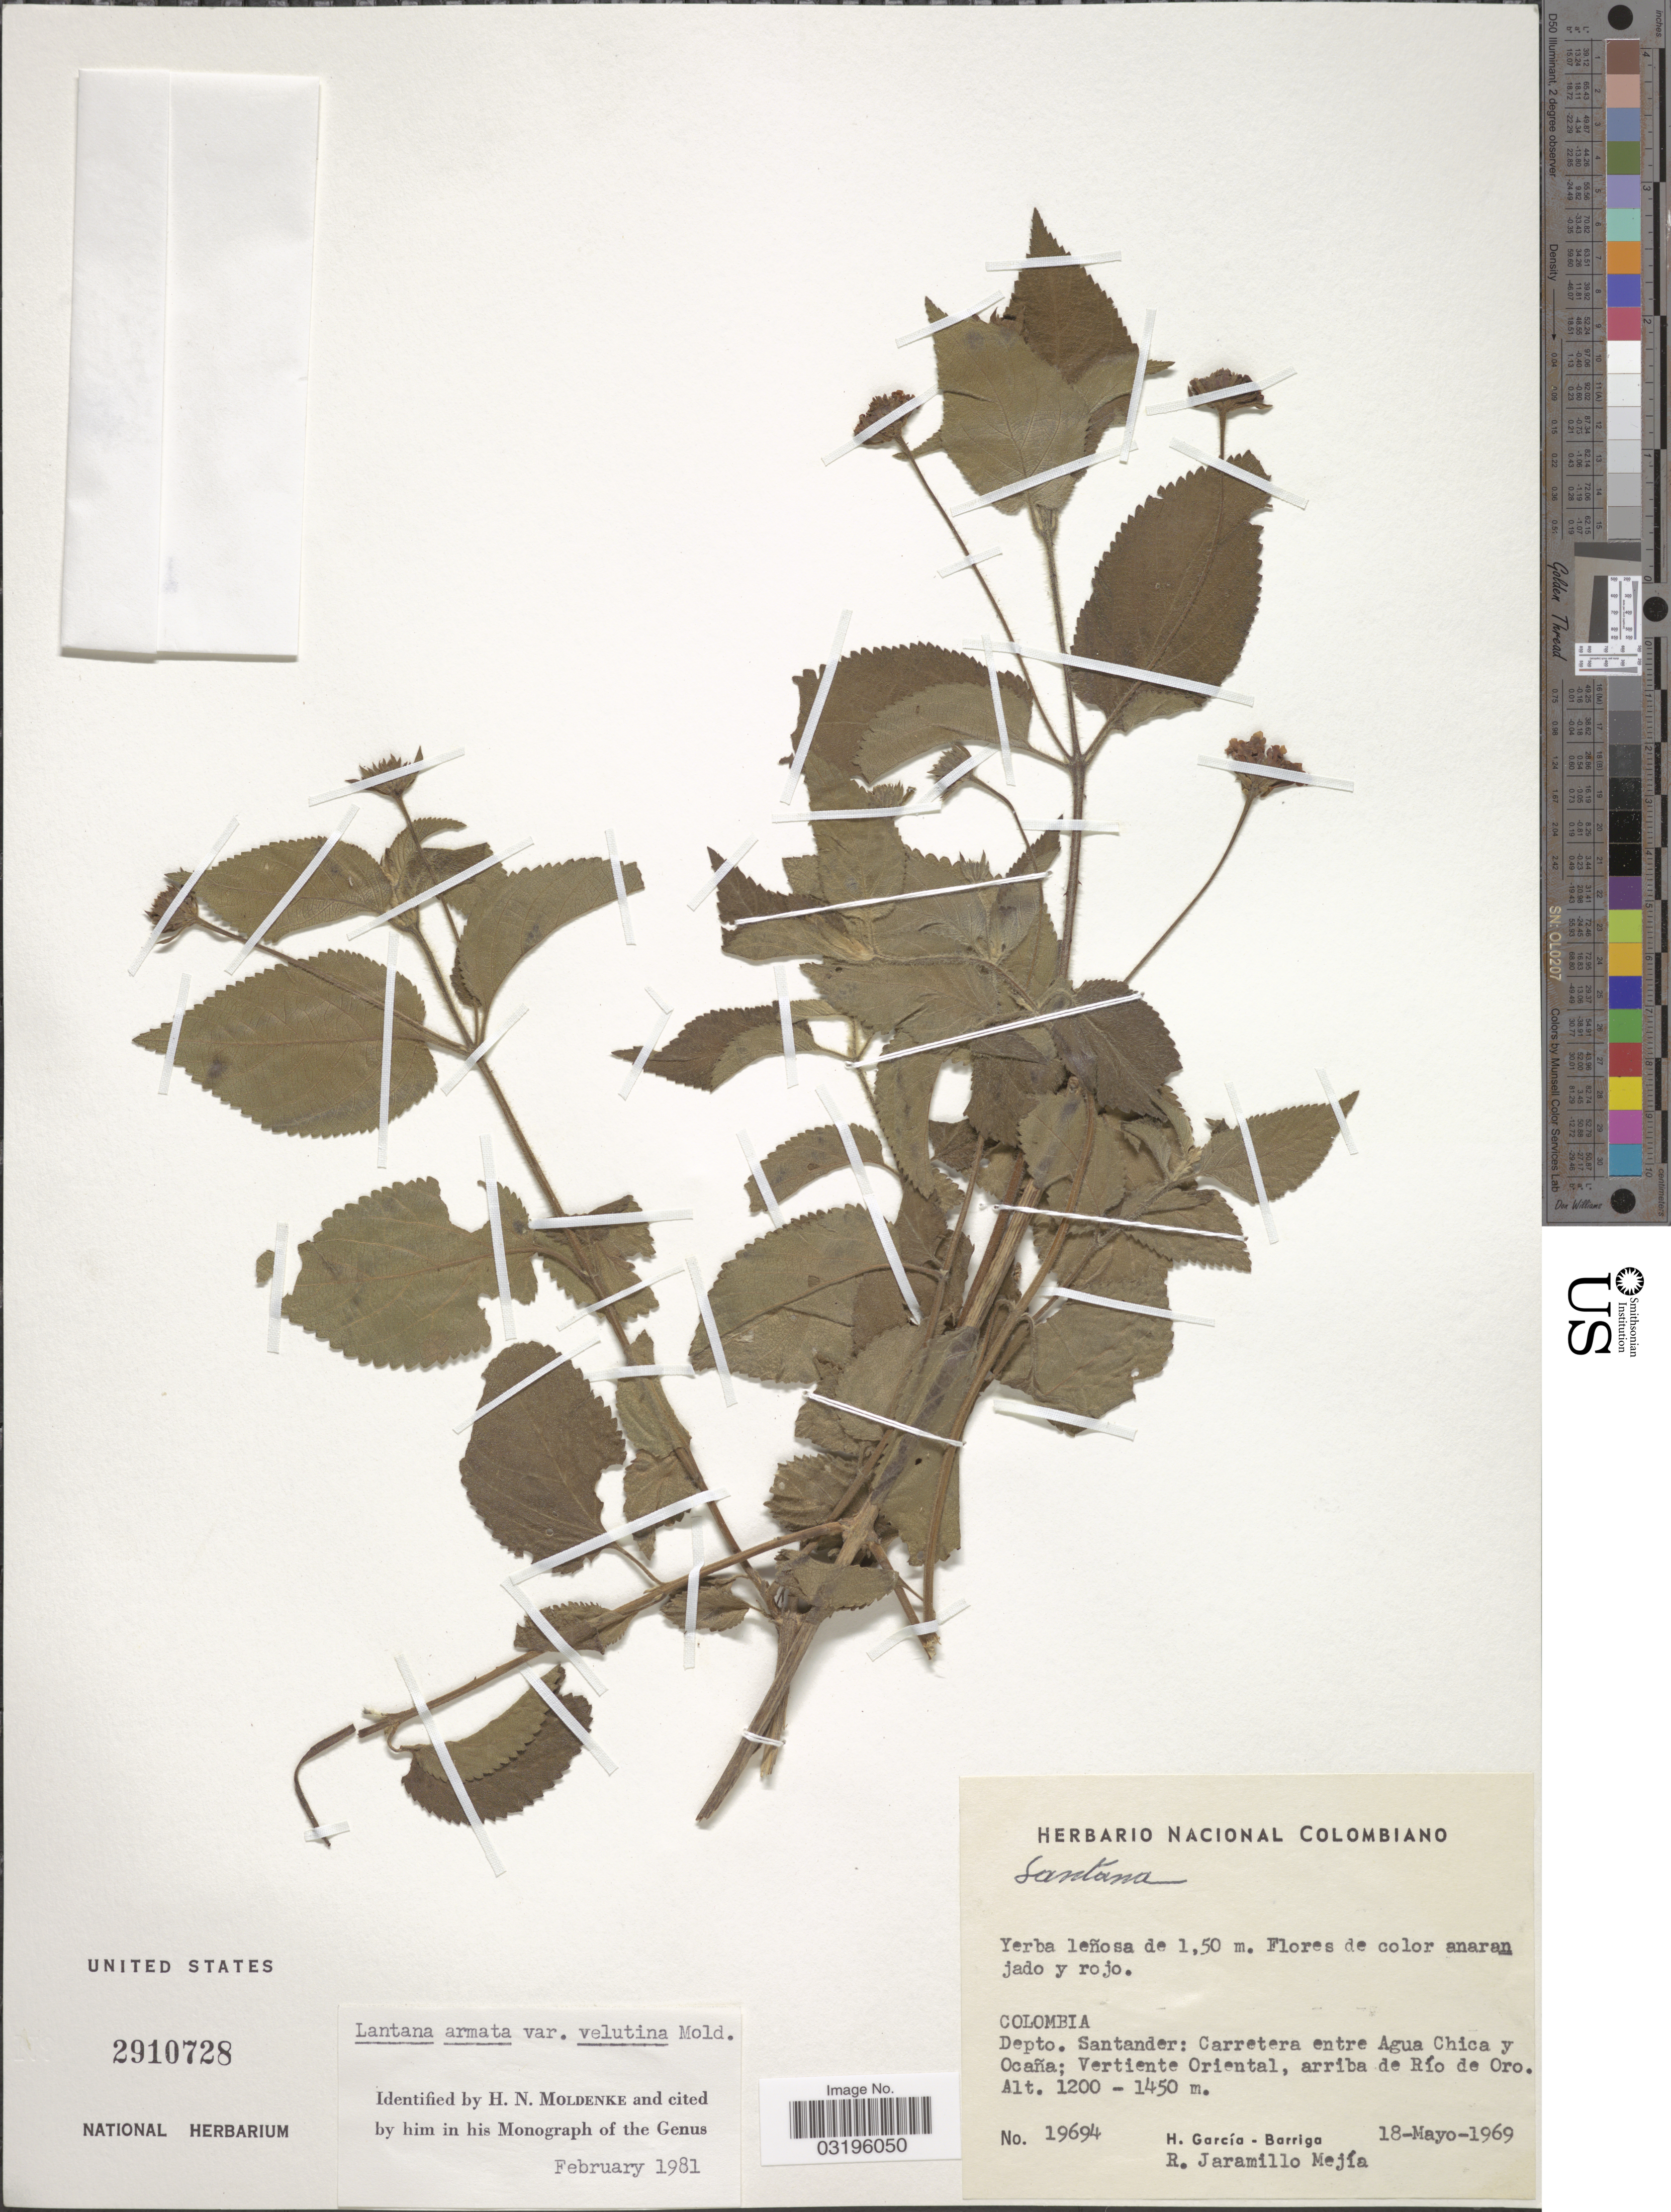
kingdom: Plantae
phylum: Tracheophyta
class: Magnoliopsida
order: Lamiales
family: Verbenaceae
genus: Lantana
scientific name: Lantana armata var. velutina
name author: Moldenke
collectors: H. García Barriga & R. Jaramillo M.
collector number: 19694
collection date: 1969-05-18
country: Colombia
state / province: Santander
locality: Depto. Santander: Carretera entre Agua Chica y Ocaña; Vertiente Oriental, arriba de Río de Oro.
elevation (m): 1200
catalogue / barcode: US 2910728